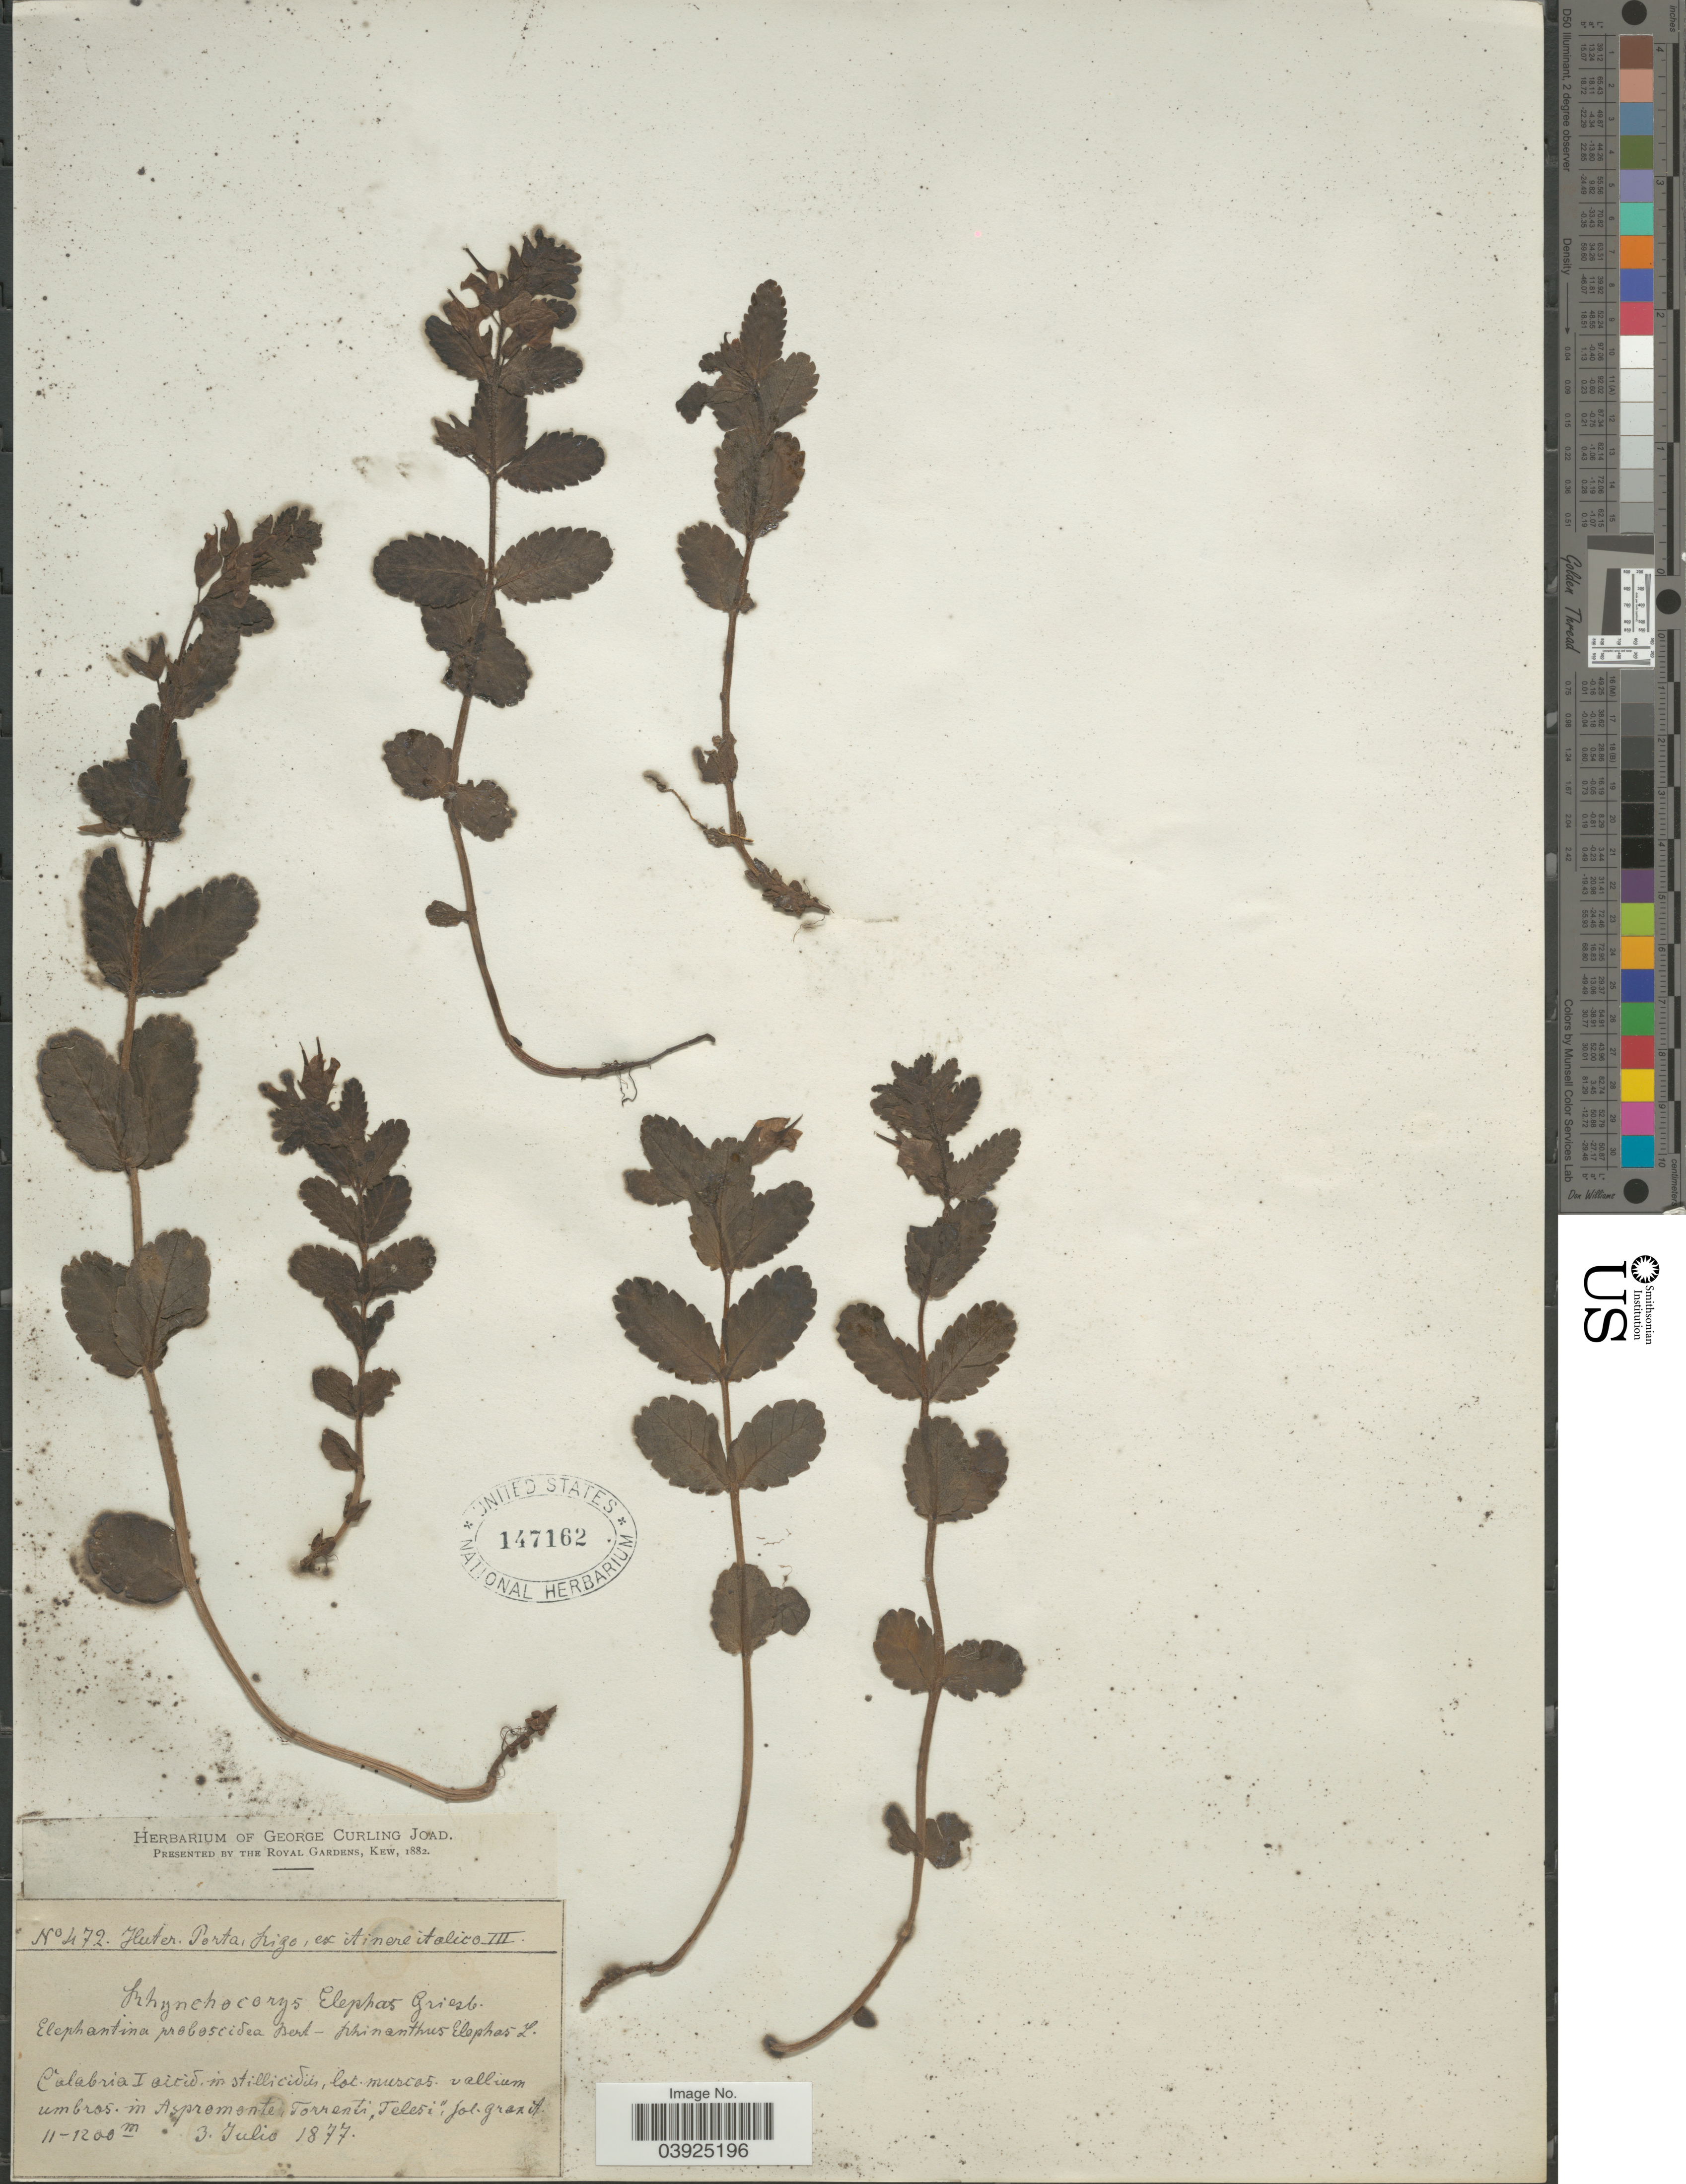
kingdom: Plantae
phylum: Tracheophyta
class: Magnoliopsida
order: Lamiales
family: Orobanchaceae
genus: Rhynchocorys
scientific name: Rhynchocorys elephas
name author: (L.) Griseb.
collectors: -. Huter, -- Porta & -. Frigo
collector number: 472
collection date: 1877-07-03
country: Italy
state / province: Calabria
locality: Càlabria I a. in stillicidiis, lot. muscas. vallium umbros. in Aspromonte, Torrento, Telesi.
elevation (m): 1100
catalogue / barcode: US 147162